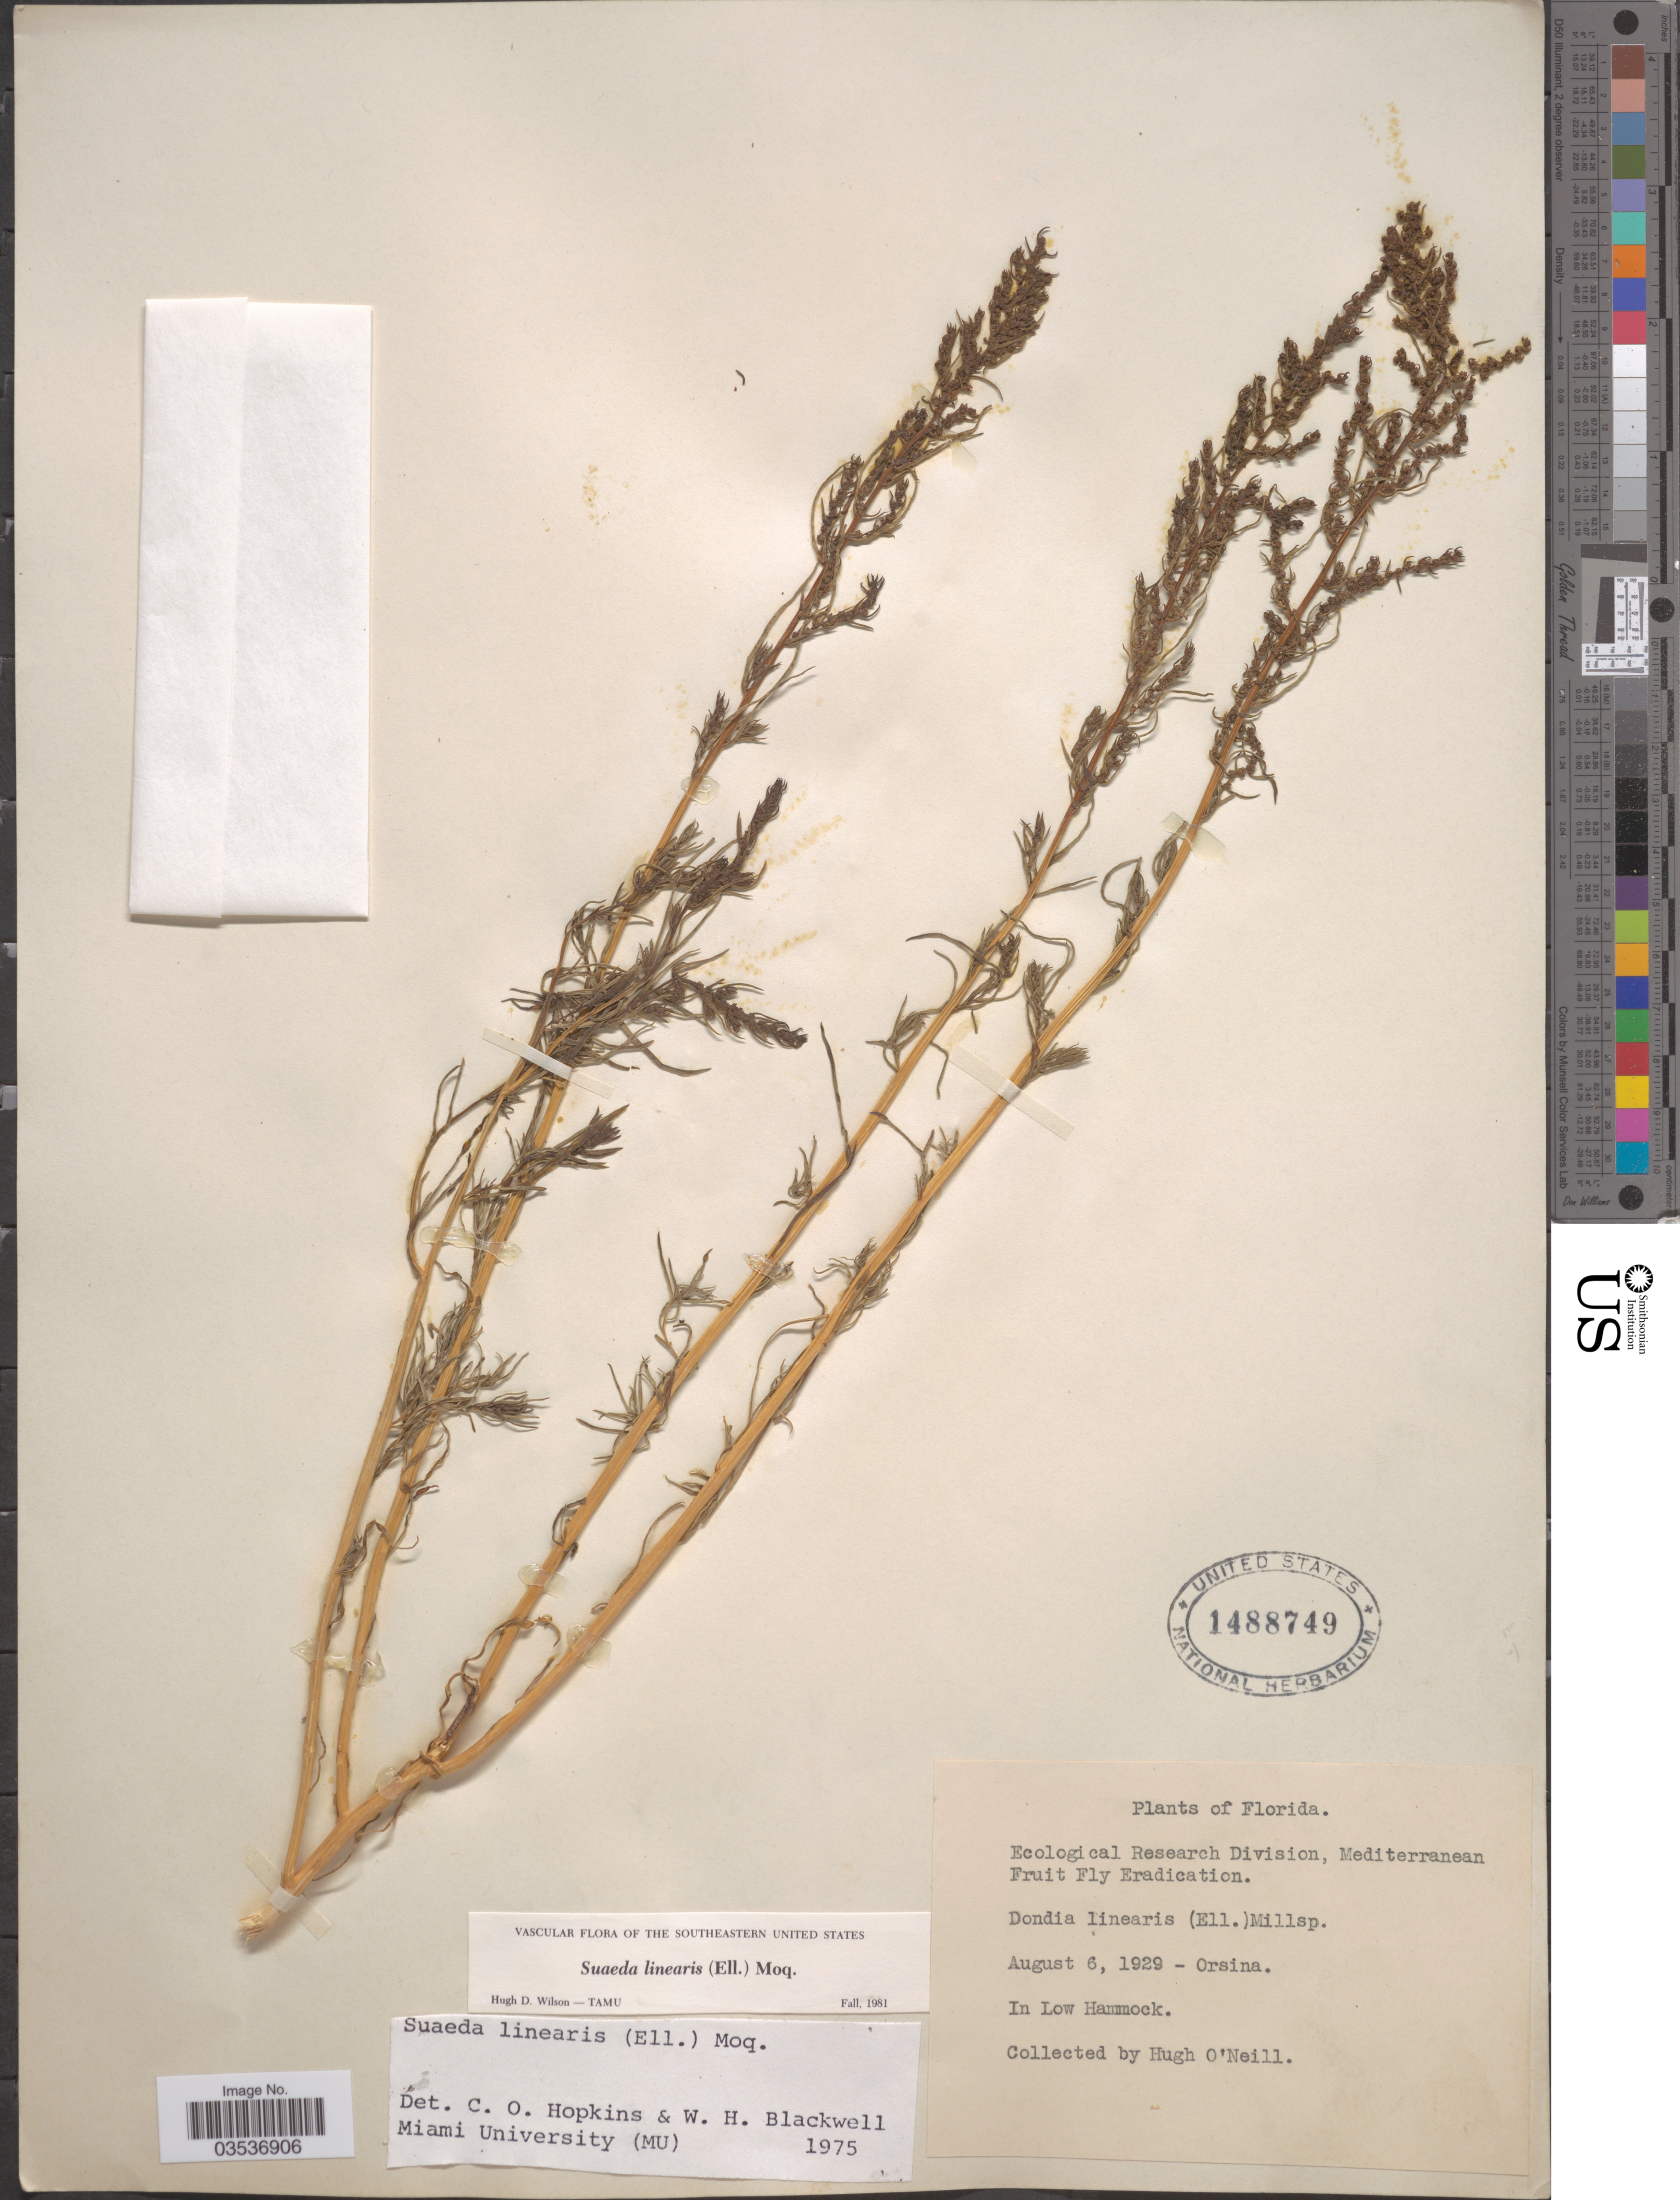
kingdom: Plantae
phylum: Tracheophyta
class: Magnoliopsida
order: Caryophyllales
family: Amaranthaceae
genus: Dondia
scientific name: Dondia linearis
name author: (Elliott) A. Heller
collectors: H. O'Neill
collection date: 1929-08-06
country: United States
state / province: Florida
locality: Orsina.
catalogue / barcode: US 1488749